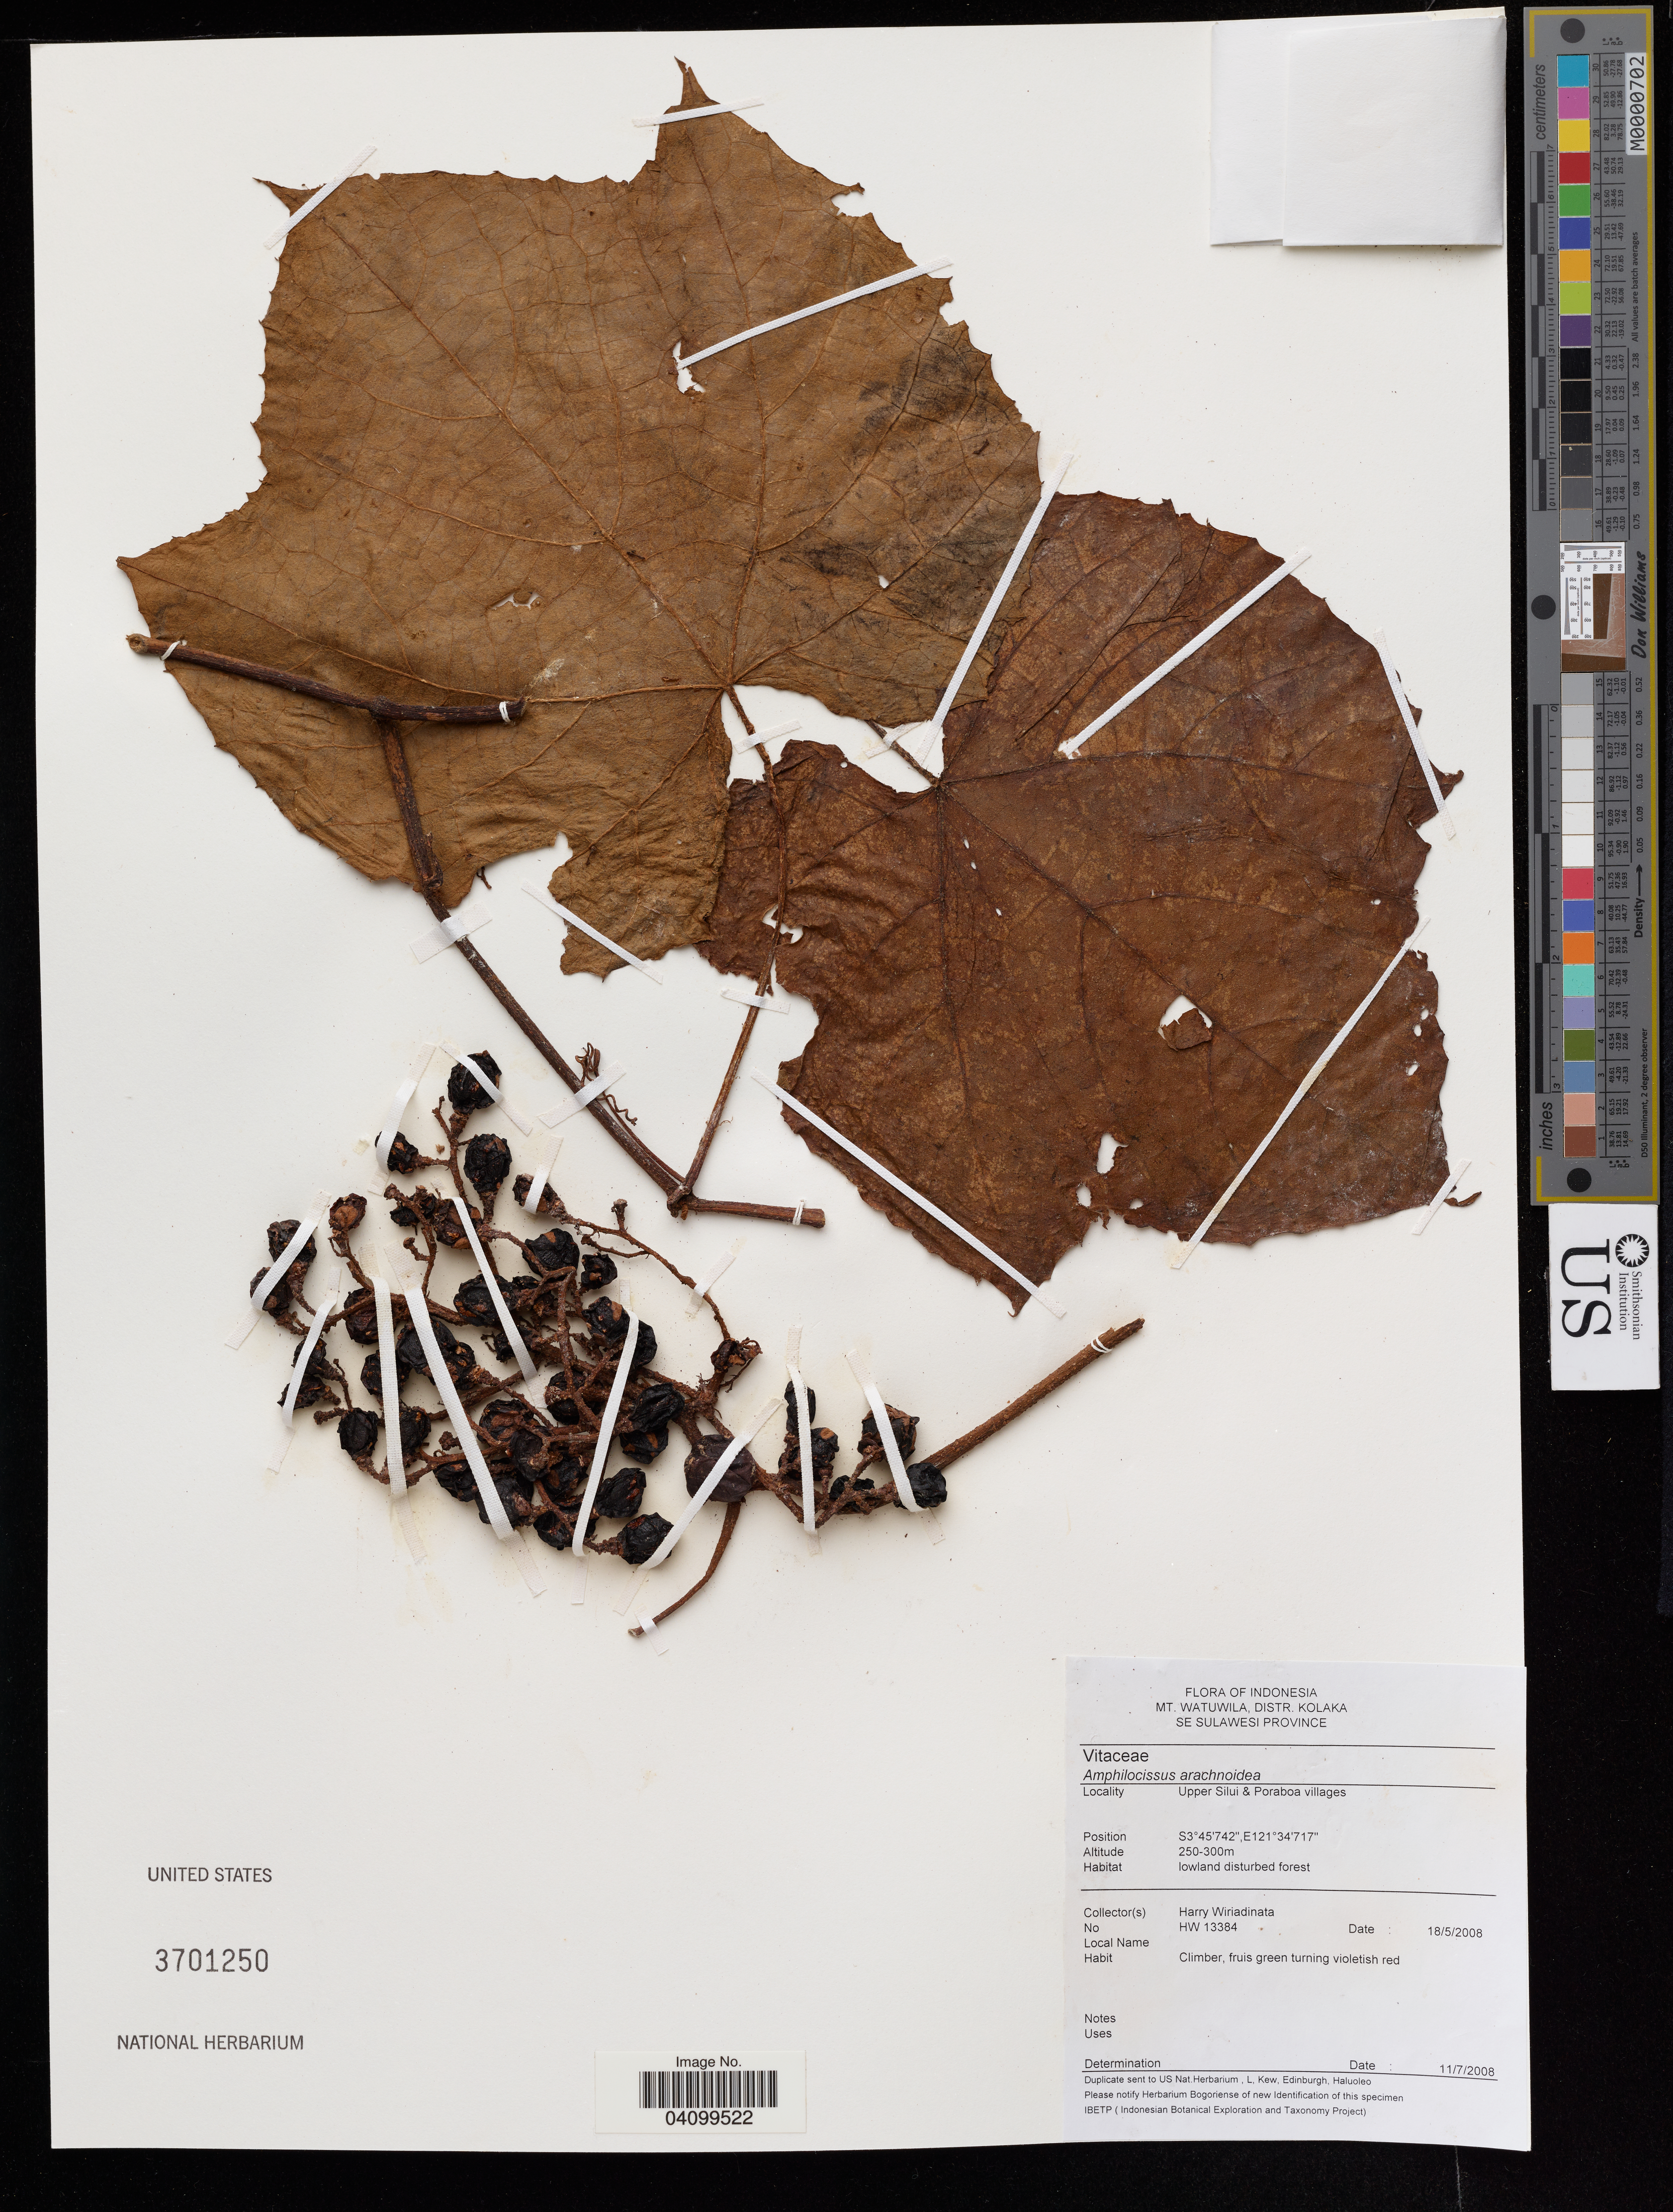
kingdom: Plantae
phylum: Tracheophyta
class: Magnoliopsida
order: Vitales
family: Vitaceae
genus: Ampelocissus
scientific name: Ampelocissus arachnoidea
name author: (Hassk.) Planch.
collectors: H. Wiriadinata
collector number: HW 13384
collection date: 2008-05-18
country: Indonesia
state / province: Sulawesi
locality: Mt. Watuwila, Distr. Kolaka. SE Sulawesi Province. Upper Silui & Poraboa villages.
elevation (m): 250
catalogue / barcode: US 3701250